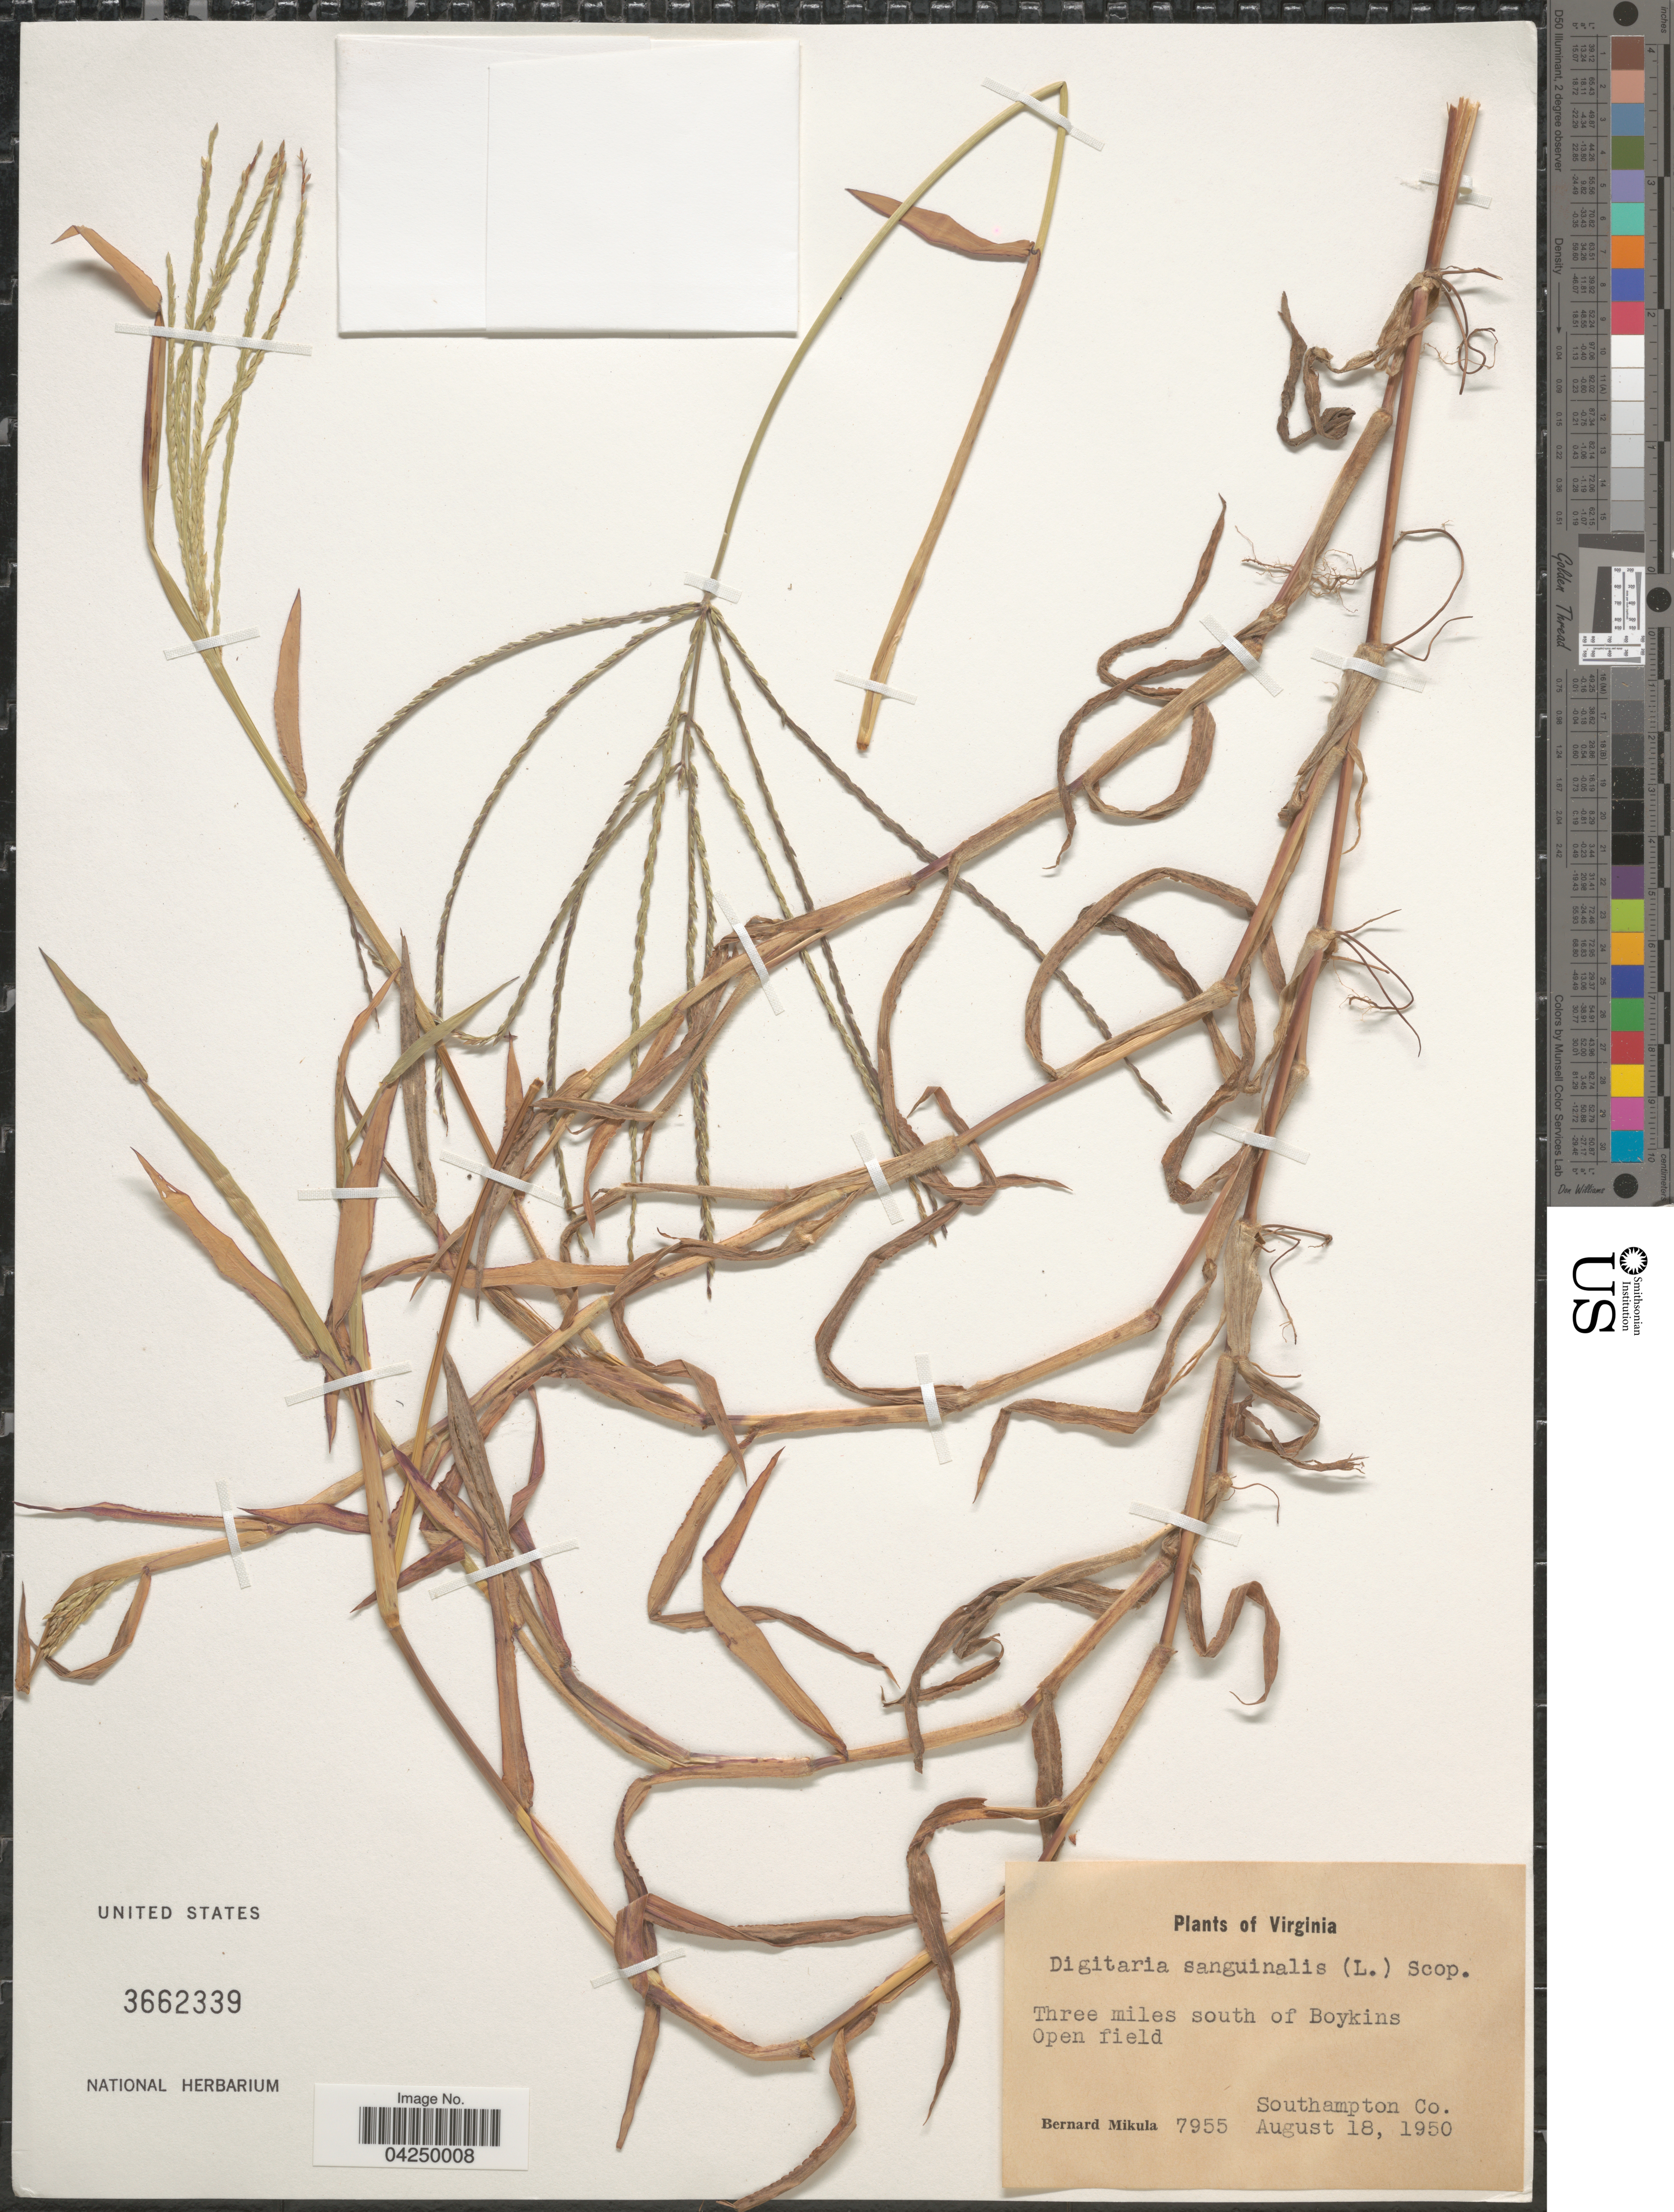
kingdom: Plantae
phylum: Tracheophyta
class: Liliopsida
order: Poales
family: Poaceae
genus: Digitaria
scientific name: Digitaria sanguinalis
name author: (L.) Scop.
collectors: B. Mikula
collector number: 7955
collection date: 1950-08-18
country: United States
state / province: Virginia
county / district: Southampton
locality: Three miles south of Boykins. Southampton Co.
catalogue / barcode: US 3662339